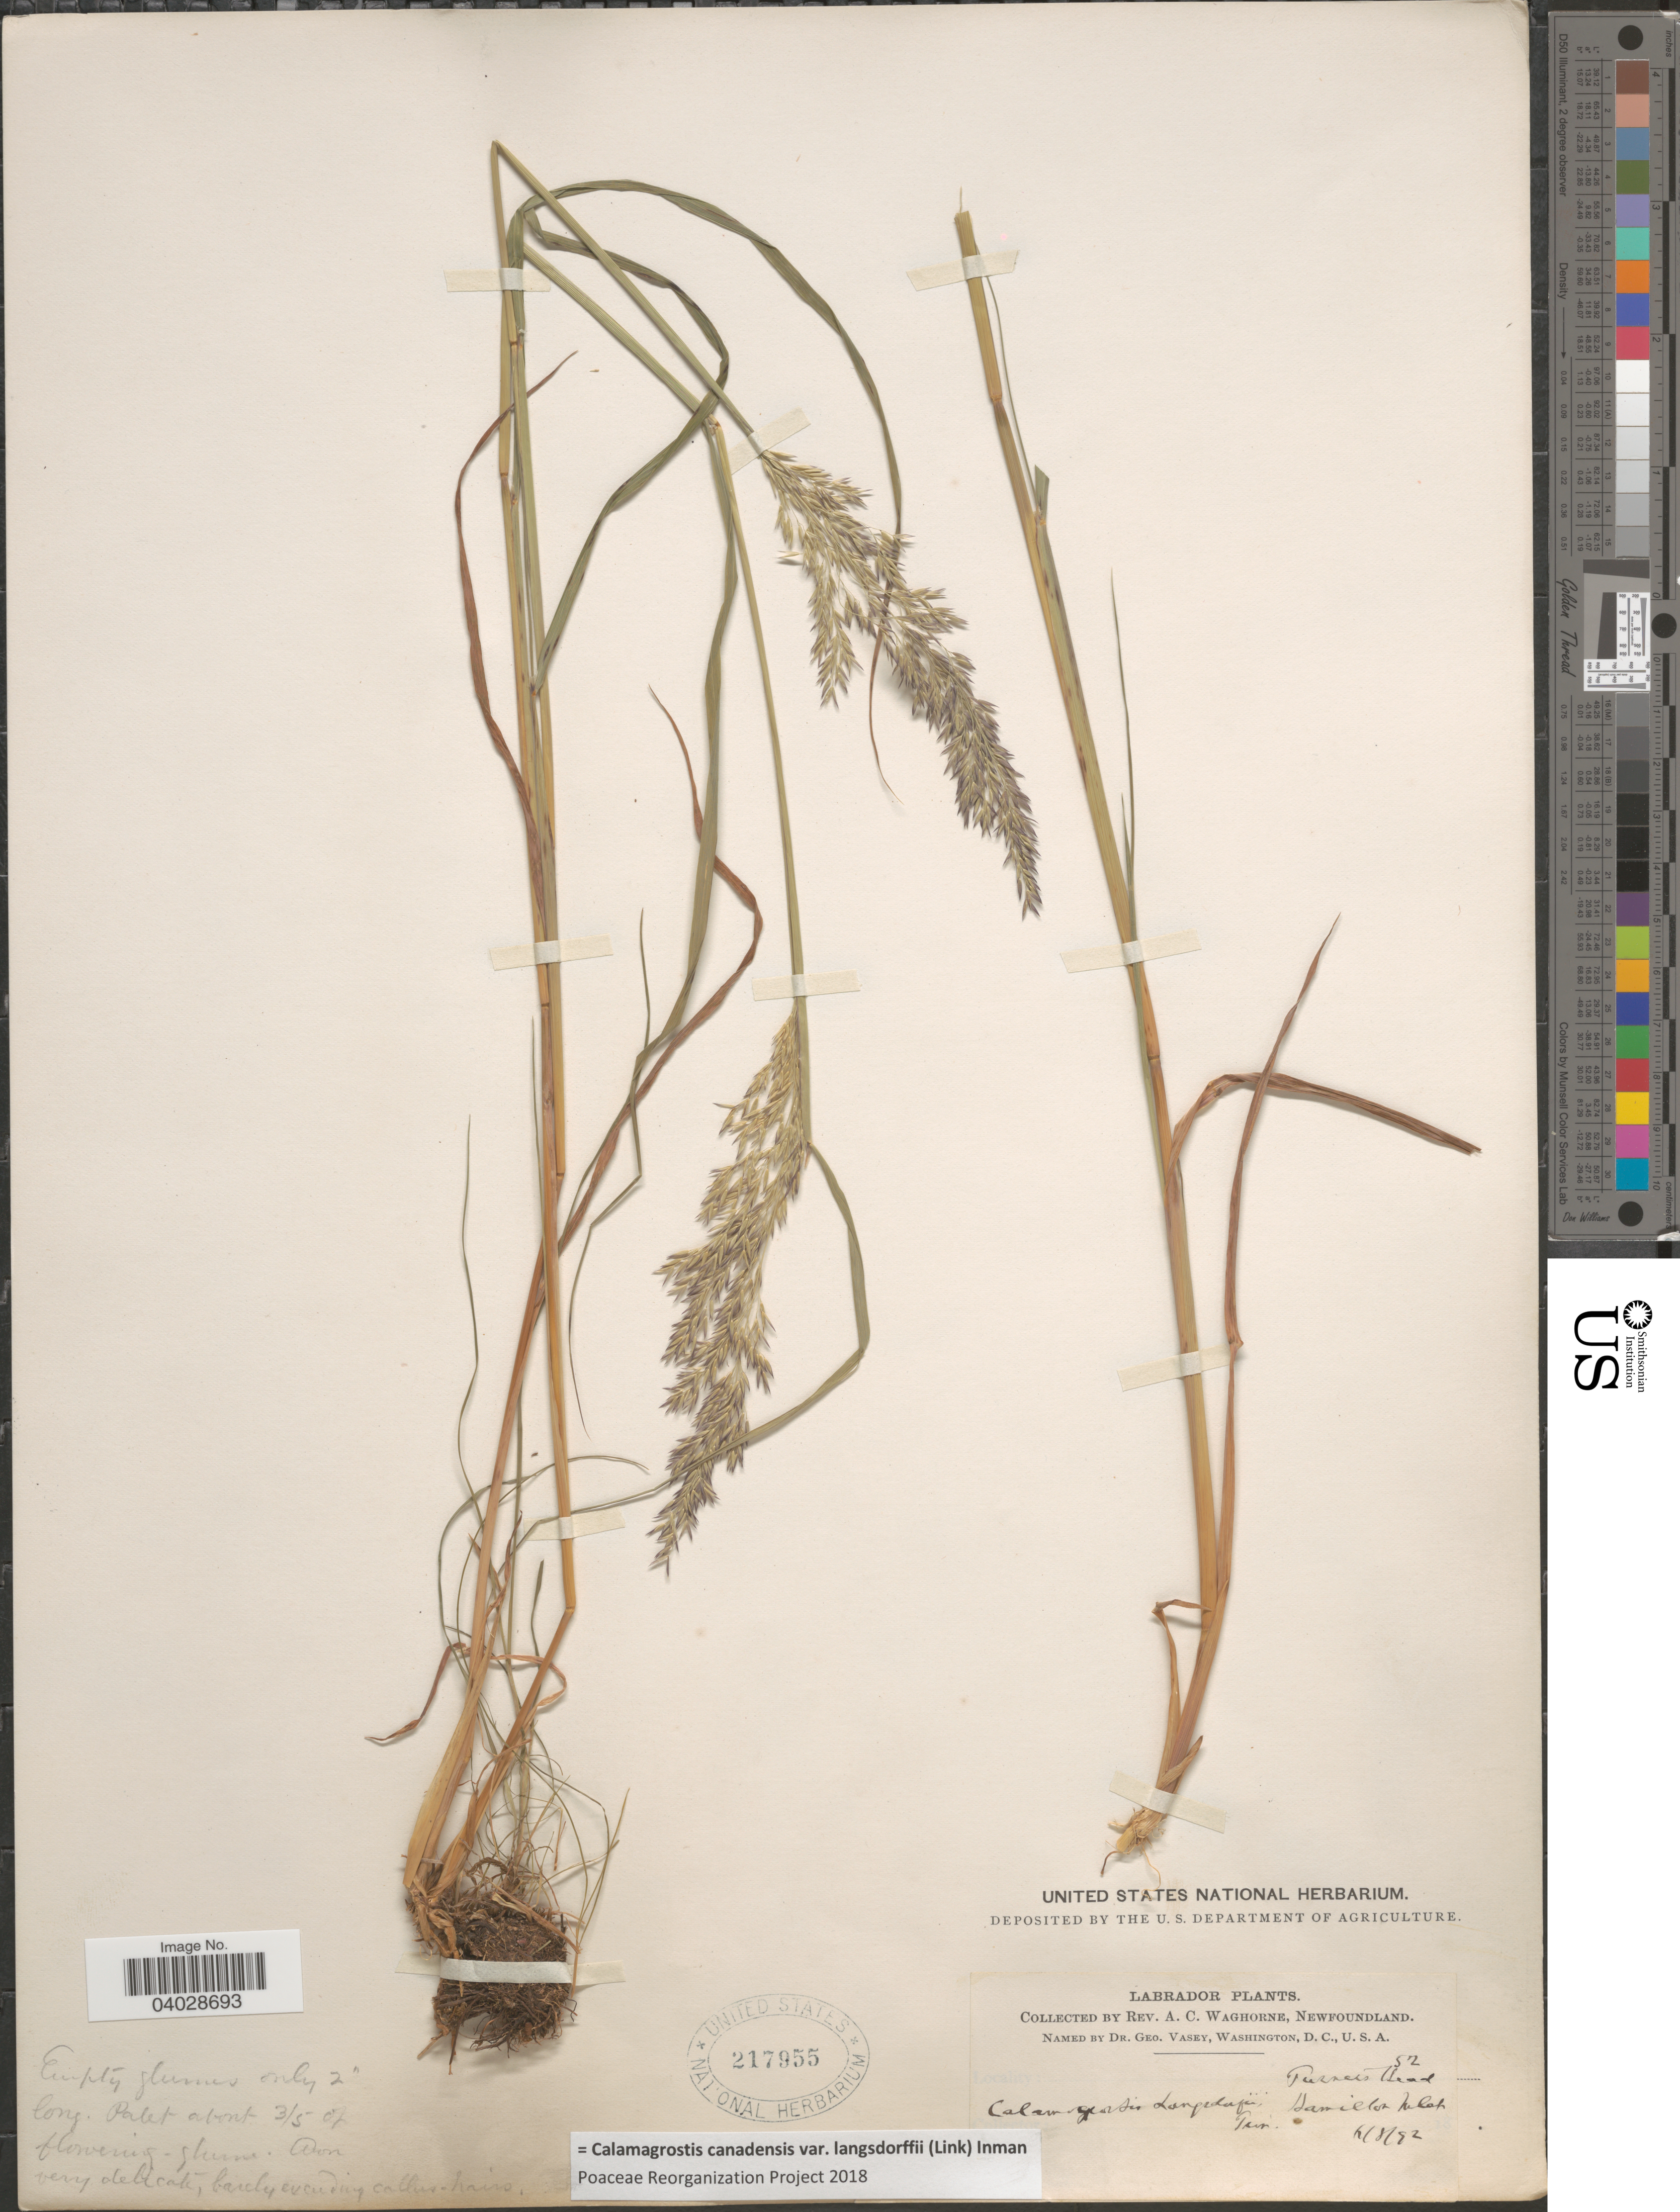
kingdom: Plantae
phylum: Tracheophyta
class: Liliopsida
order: Poales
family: Poaceae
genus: Calamagrostis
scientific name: Calamagrostis canadensis var. langsdorffii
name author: (Link) Inman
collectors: A. Waghorne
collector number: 52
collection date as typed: Transcribed d/m/y: 4/8/92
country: Canada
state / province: Newfoundland and Labrador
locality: Labrador. Turners Head.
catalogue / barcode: US 217955